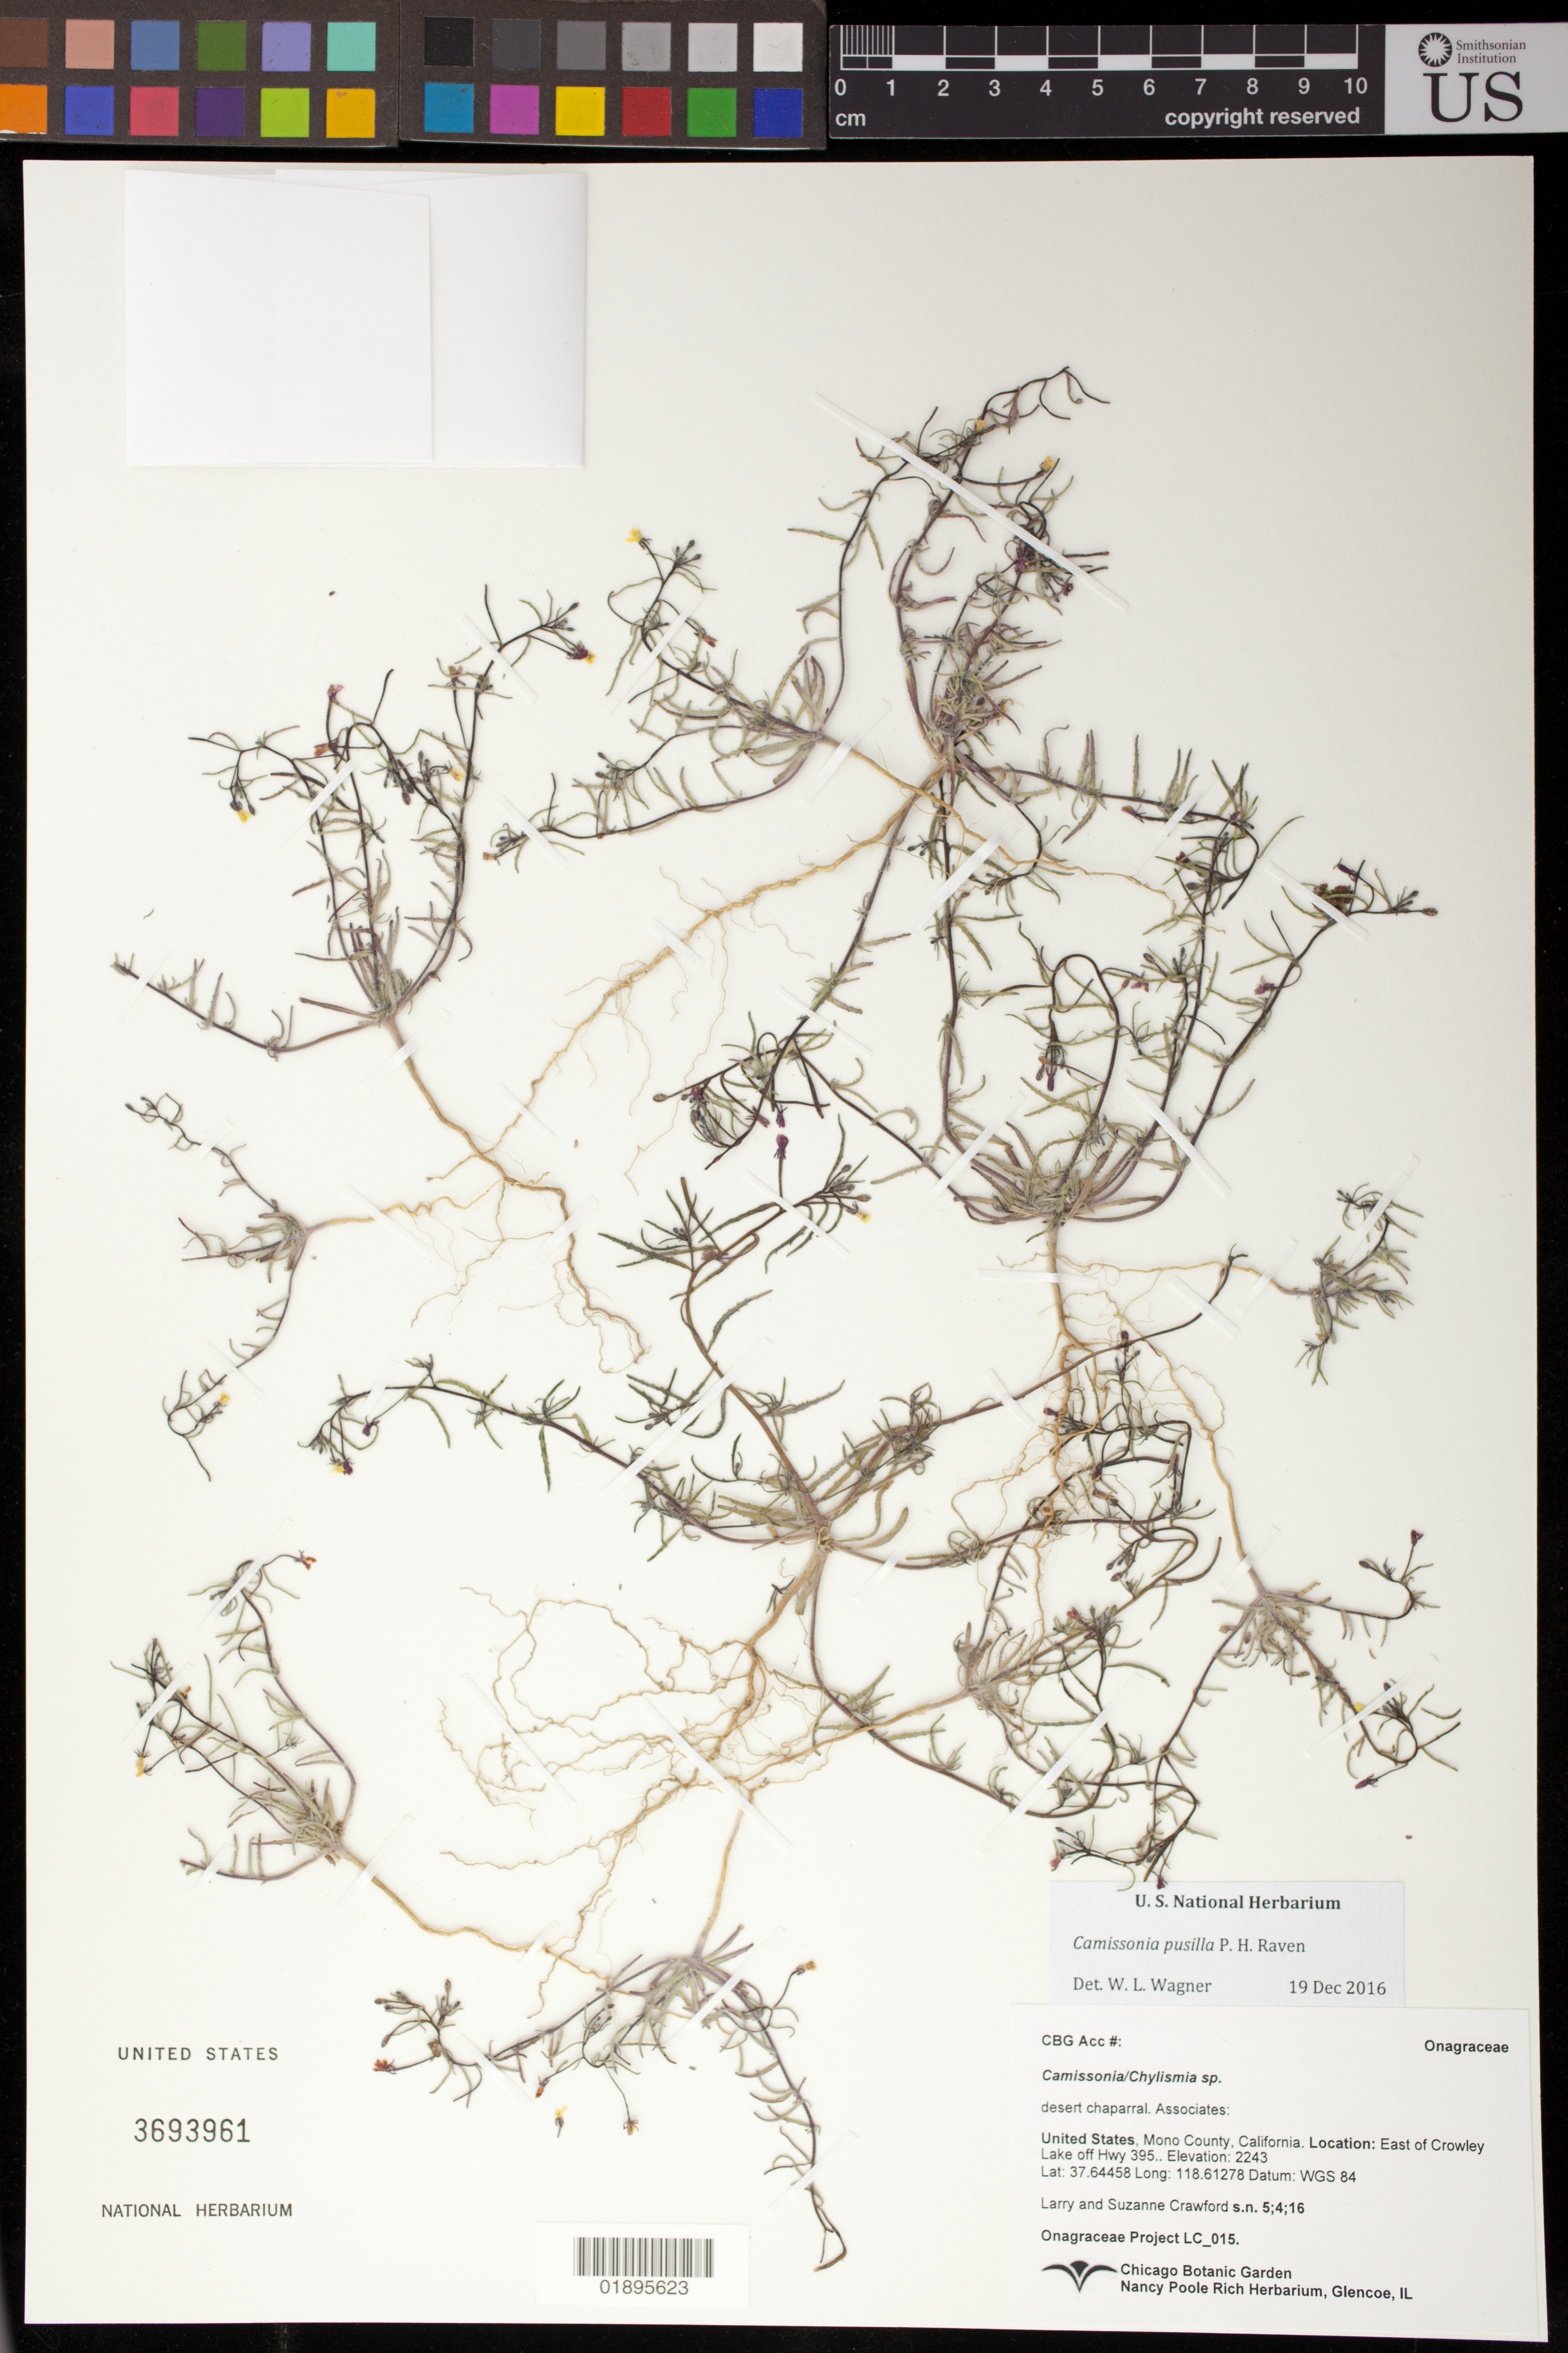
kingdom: Plantae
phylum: Tracheophyta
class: Magnoliopsida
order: Myrtales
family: Onagraceae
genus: Camissonia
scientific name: Camissonia pusilla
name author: P.H. Raven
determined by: Wagner, W. L., (BOT), Smithsonian Institution - National Museum of Natural History (UNITED STATES)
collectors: L. Crawford & S. Crawford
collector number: LC 015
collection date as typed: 5/4/2106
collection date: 2016-05-04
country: United States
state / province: California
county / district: Mono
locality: East of Crowley Lake off Hwy 395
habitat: Desert chapperal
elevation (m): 2243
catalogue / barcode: US 3693961